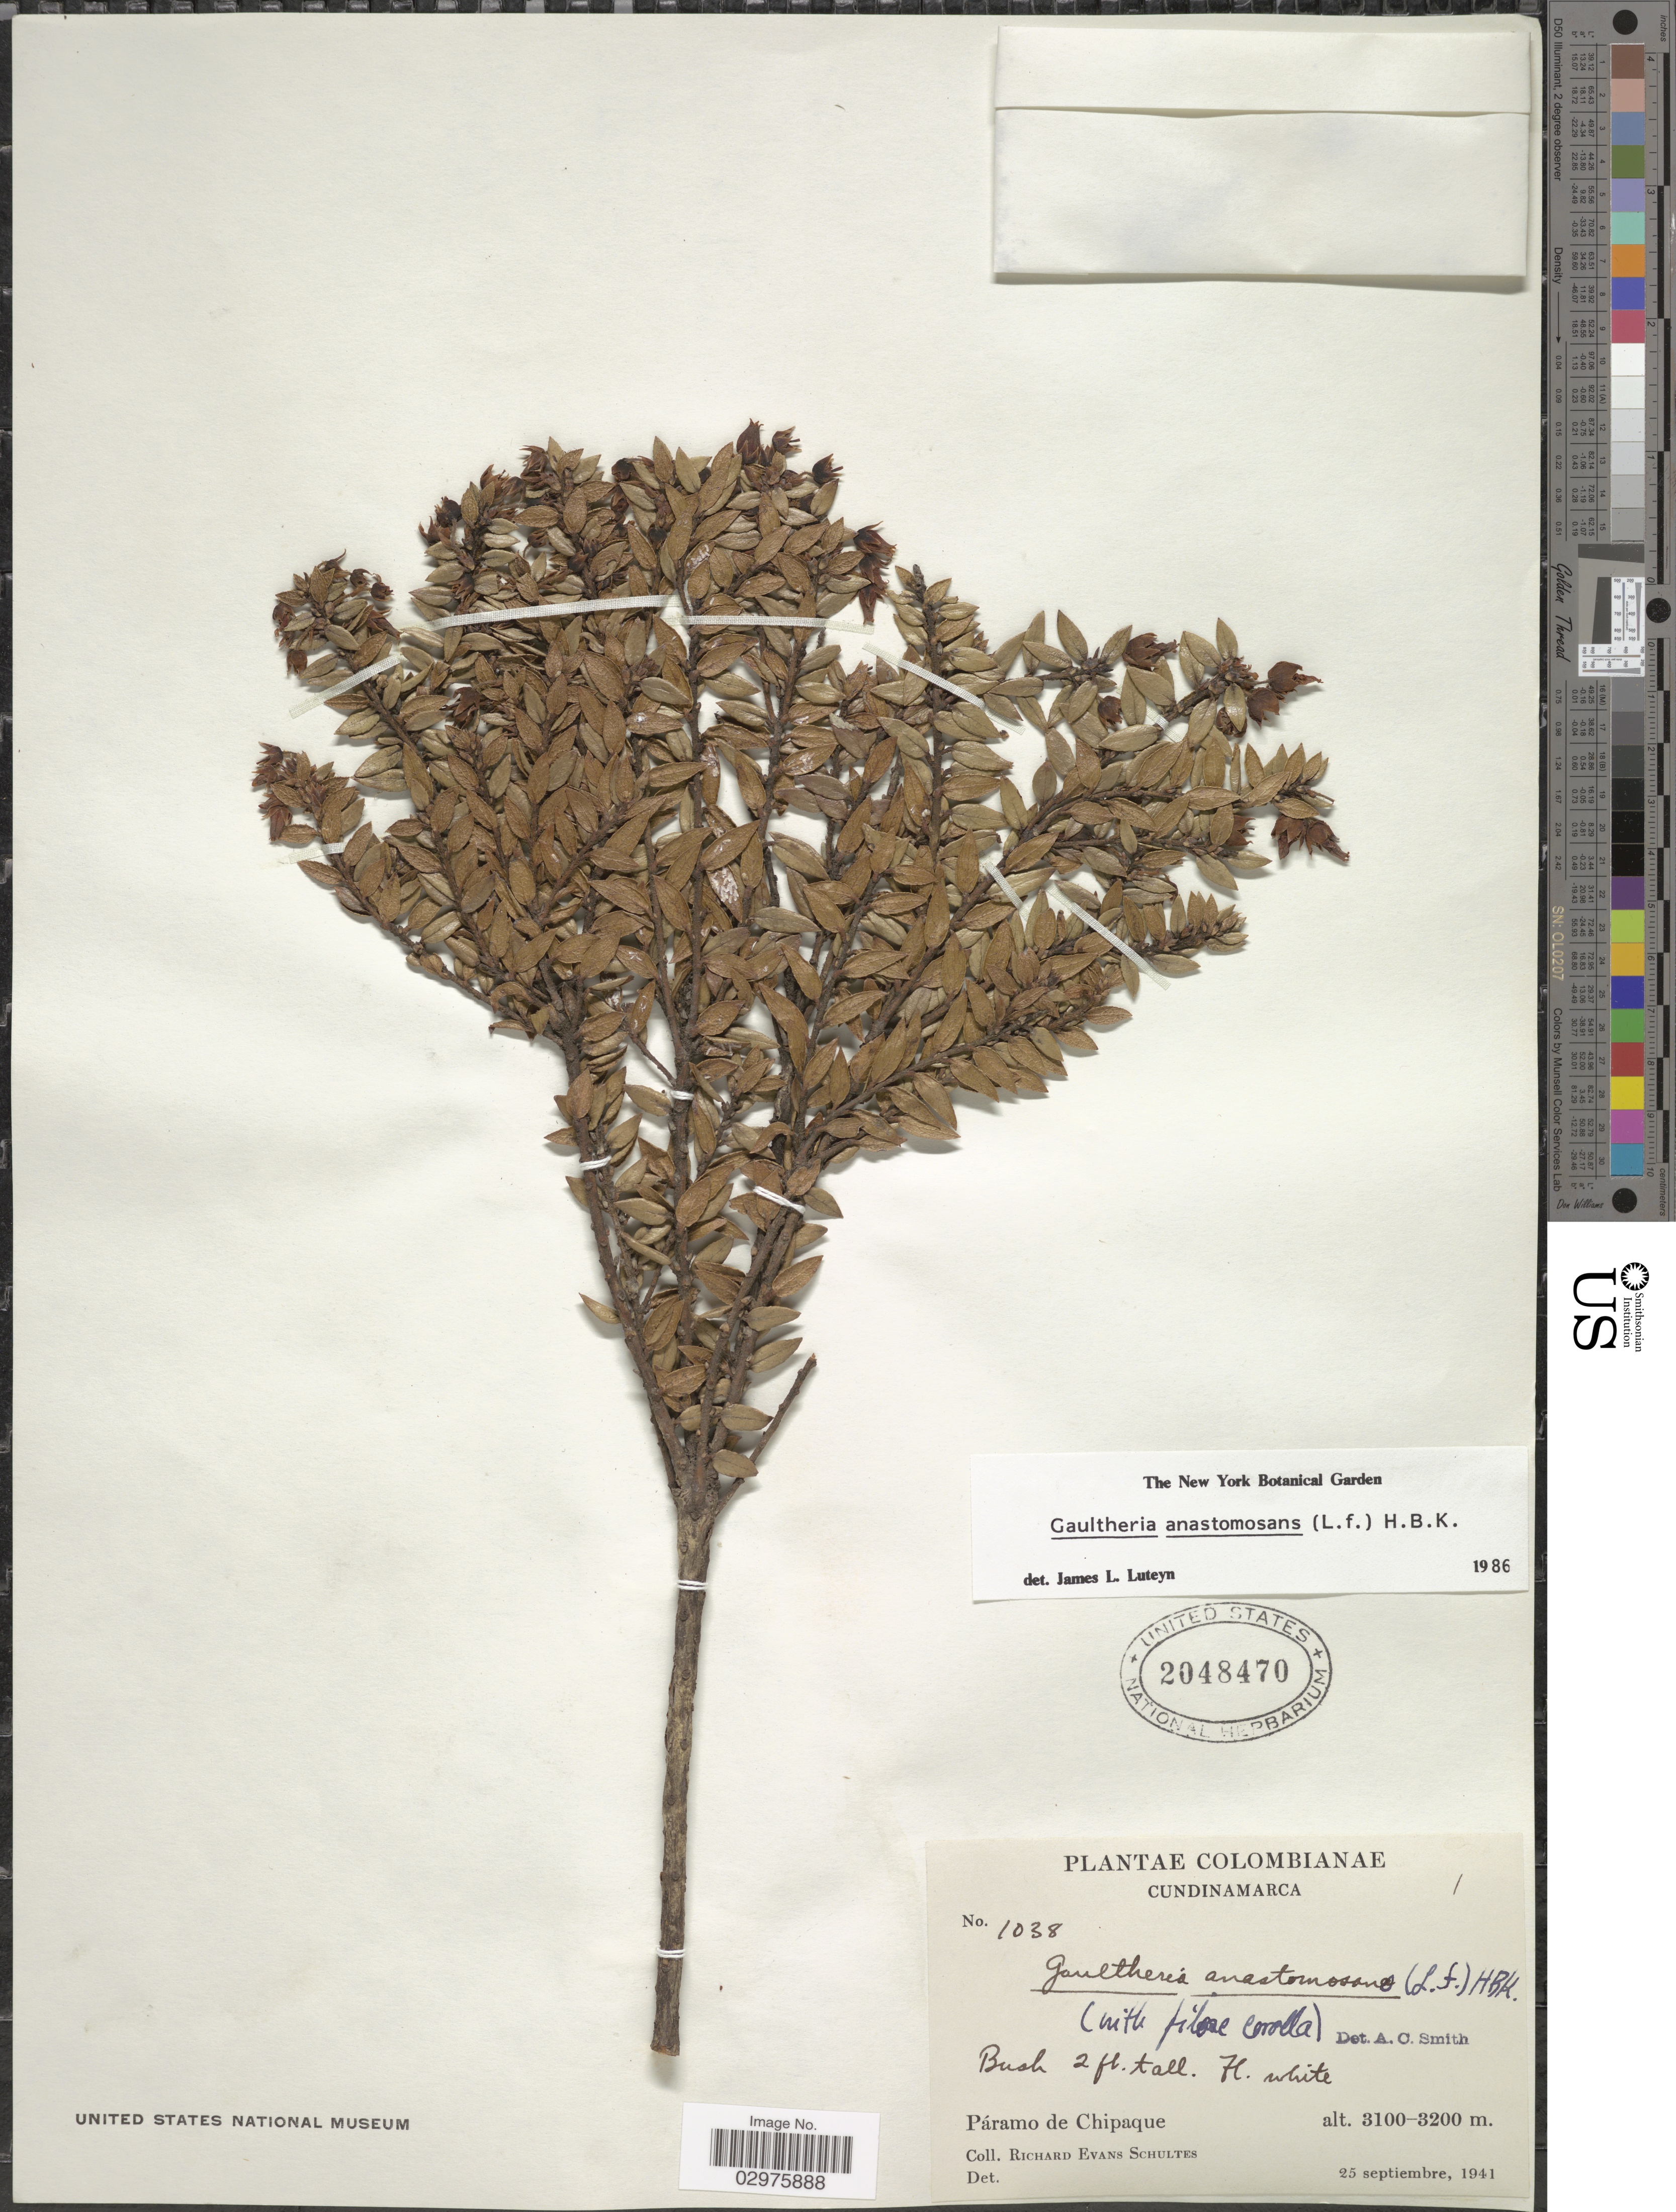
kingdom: Plantae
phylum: Tracheophyta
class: Magnoliopsida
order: Ericales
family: Ericaceae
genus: Gaultheria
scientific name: Gaultheria anastomosans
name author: (L. f.) Kunth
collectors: R. E. Schultes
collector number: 1038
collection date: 1941-09-25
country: Colombia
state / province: Cundinamarca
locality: Páramo de Chipaque.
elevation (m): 3100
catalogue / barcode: US 2048470